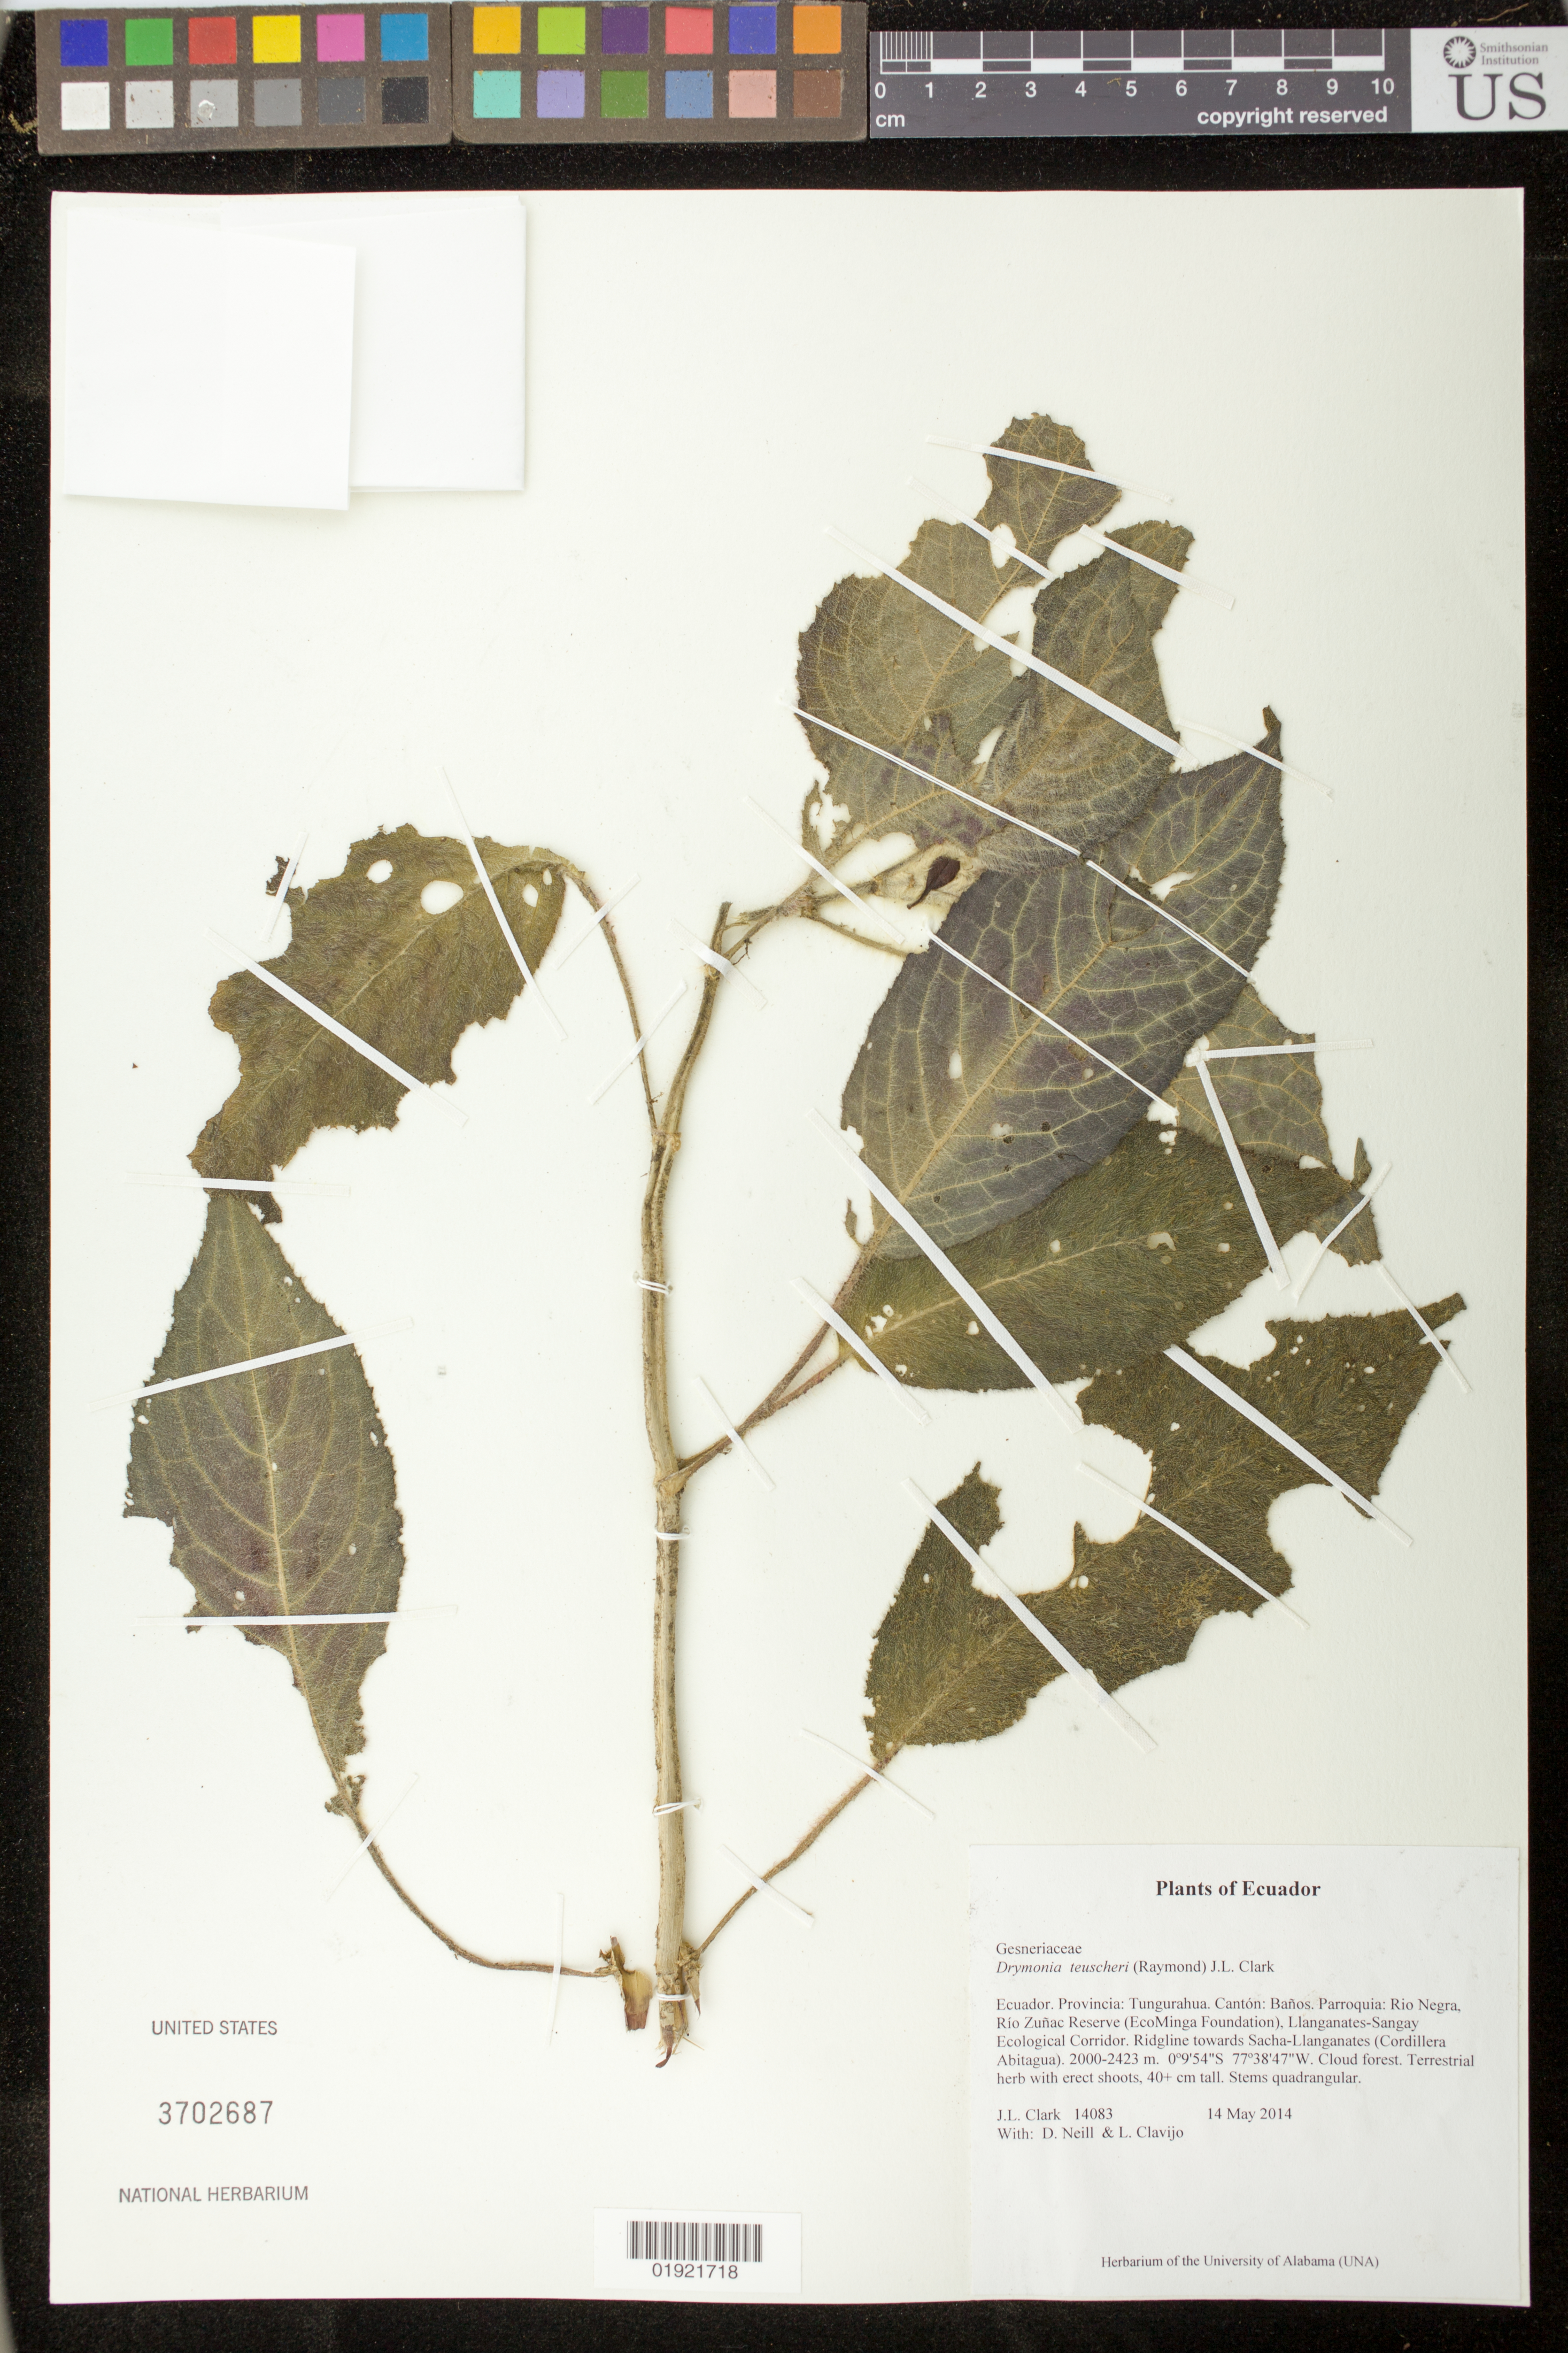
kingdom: Plantae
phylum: Tracheophyta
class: Magnoliopsida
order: Lamiales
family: Gesneriaceae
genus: Drymonia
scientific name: Drymonia teuscheri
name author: (Raymond) J.L. Clark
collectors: J. L. Clark, D. Neill & L. Clavijo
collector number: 14083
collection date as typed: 14 May 2014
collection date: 2014-05-14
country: Ecuador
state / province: Tungurahua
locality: Canton: Banos. Parroquia: Rio Negra, Rio Zunac Reserve (EcoMinga Foundation), Llanganates-Sangay Ecological Corridor. Ridgline towards Sacha-Llanganates (Cordillera Abitagu)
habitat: cloud forest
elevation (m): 2000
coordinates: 0 09 54 S, 77 38 47 W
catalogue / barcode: US 3702687